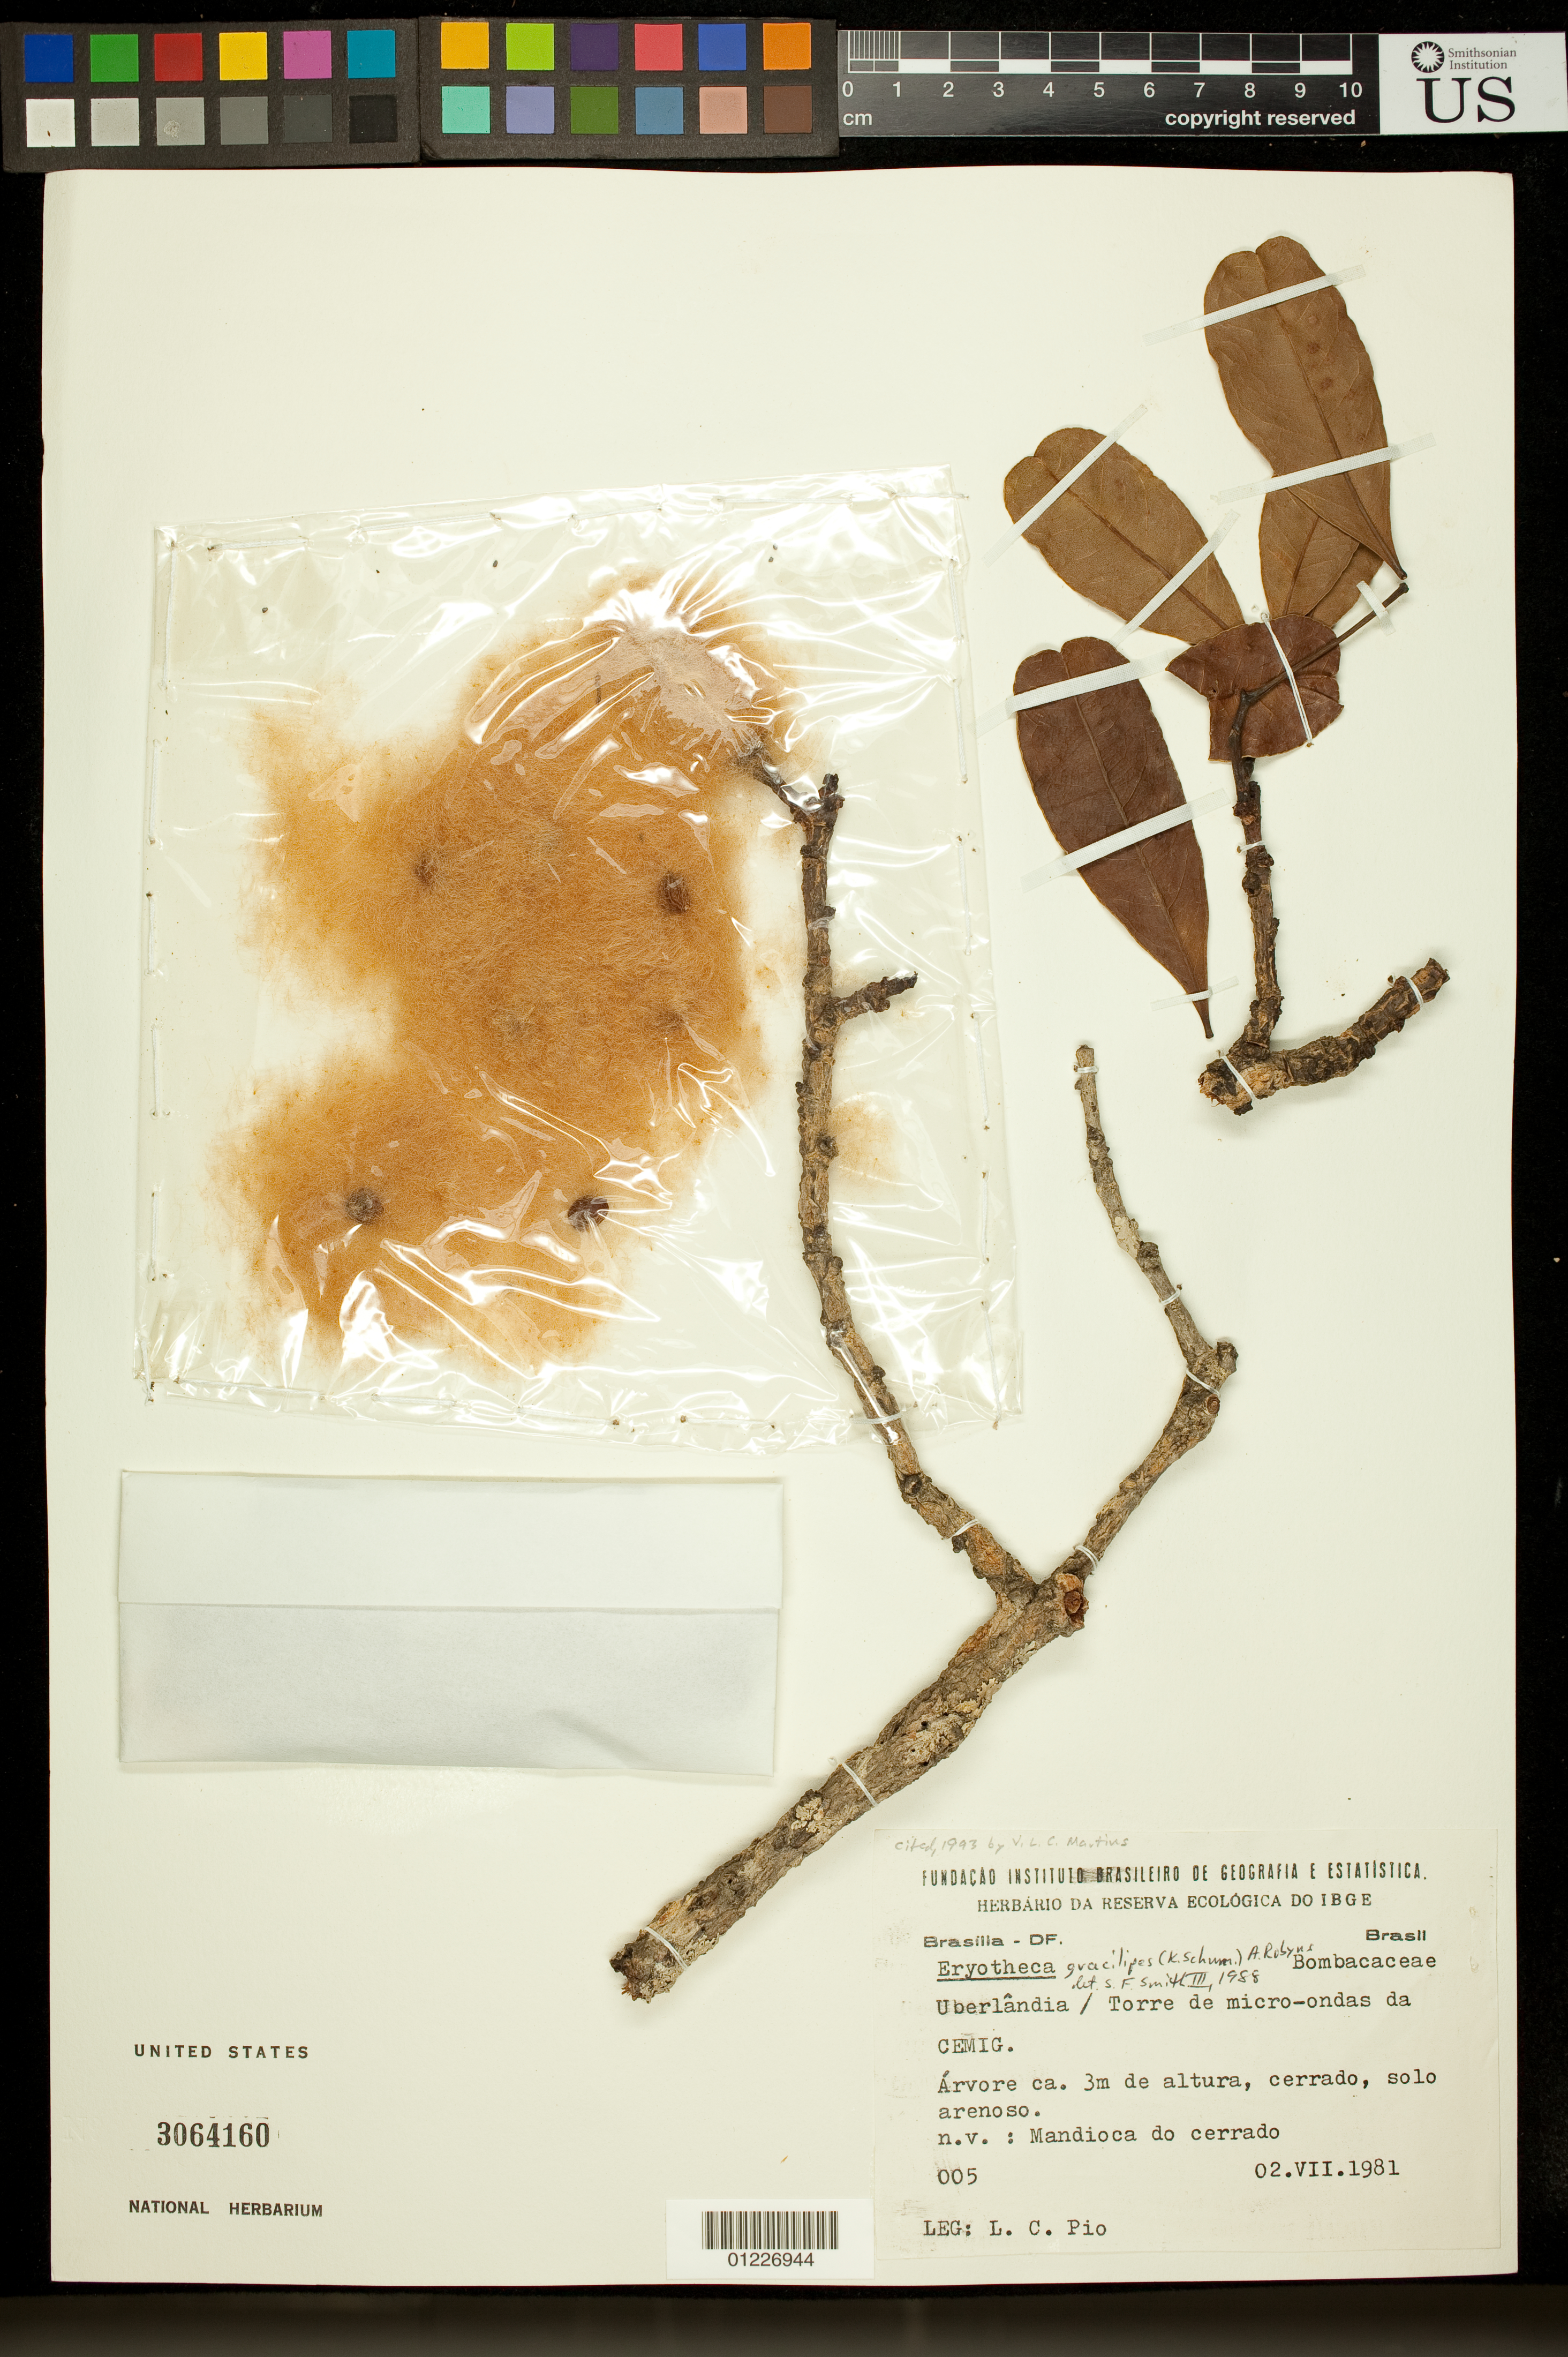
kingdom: Plantae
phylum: Tracheophyta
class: Magnoliopsida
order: Malvales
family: Malvaceae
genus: Pachira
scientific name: Pachira gracilipes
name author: (K. Schum.) V.N. Yoshik. & M.C. Duarte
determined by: Dorr, Laurence J., Curator (BOT), Smithsonian Institution - National Museum of Natural History (UNITED STATES)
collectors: L. C. Pio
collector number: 5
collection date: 1981-07-02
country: Brazil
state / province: Distrito Federal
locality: Brasilia - DF. UberlGndia: Torre de micro-ondas da CEMIG.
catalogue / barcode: US 3064160